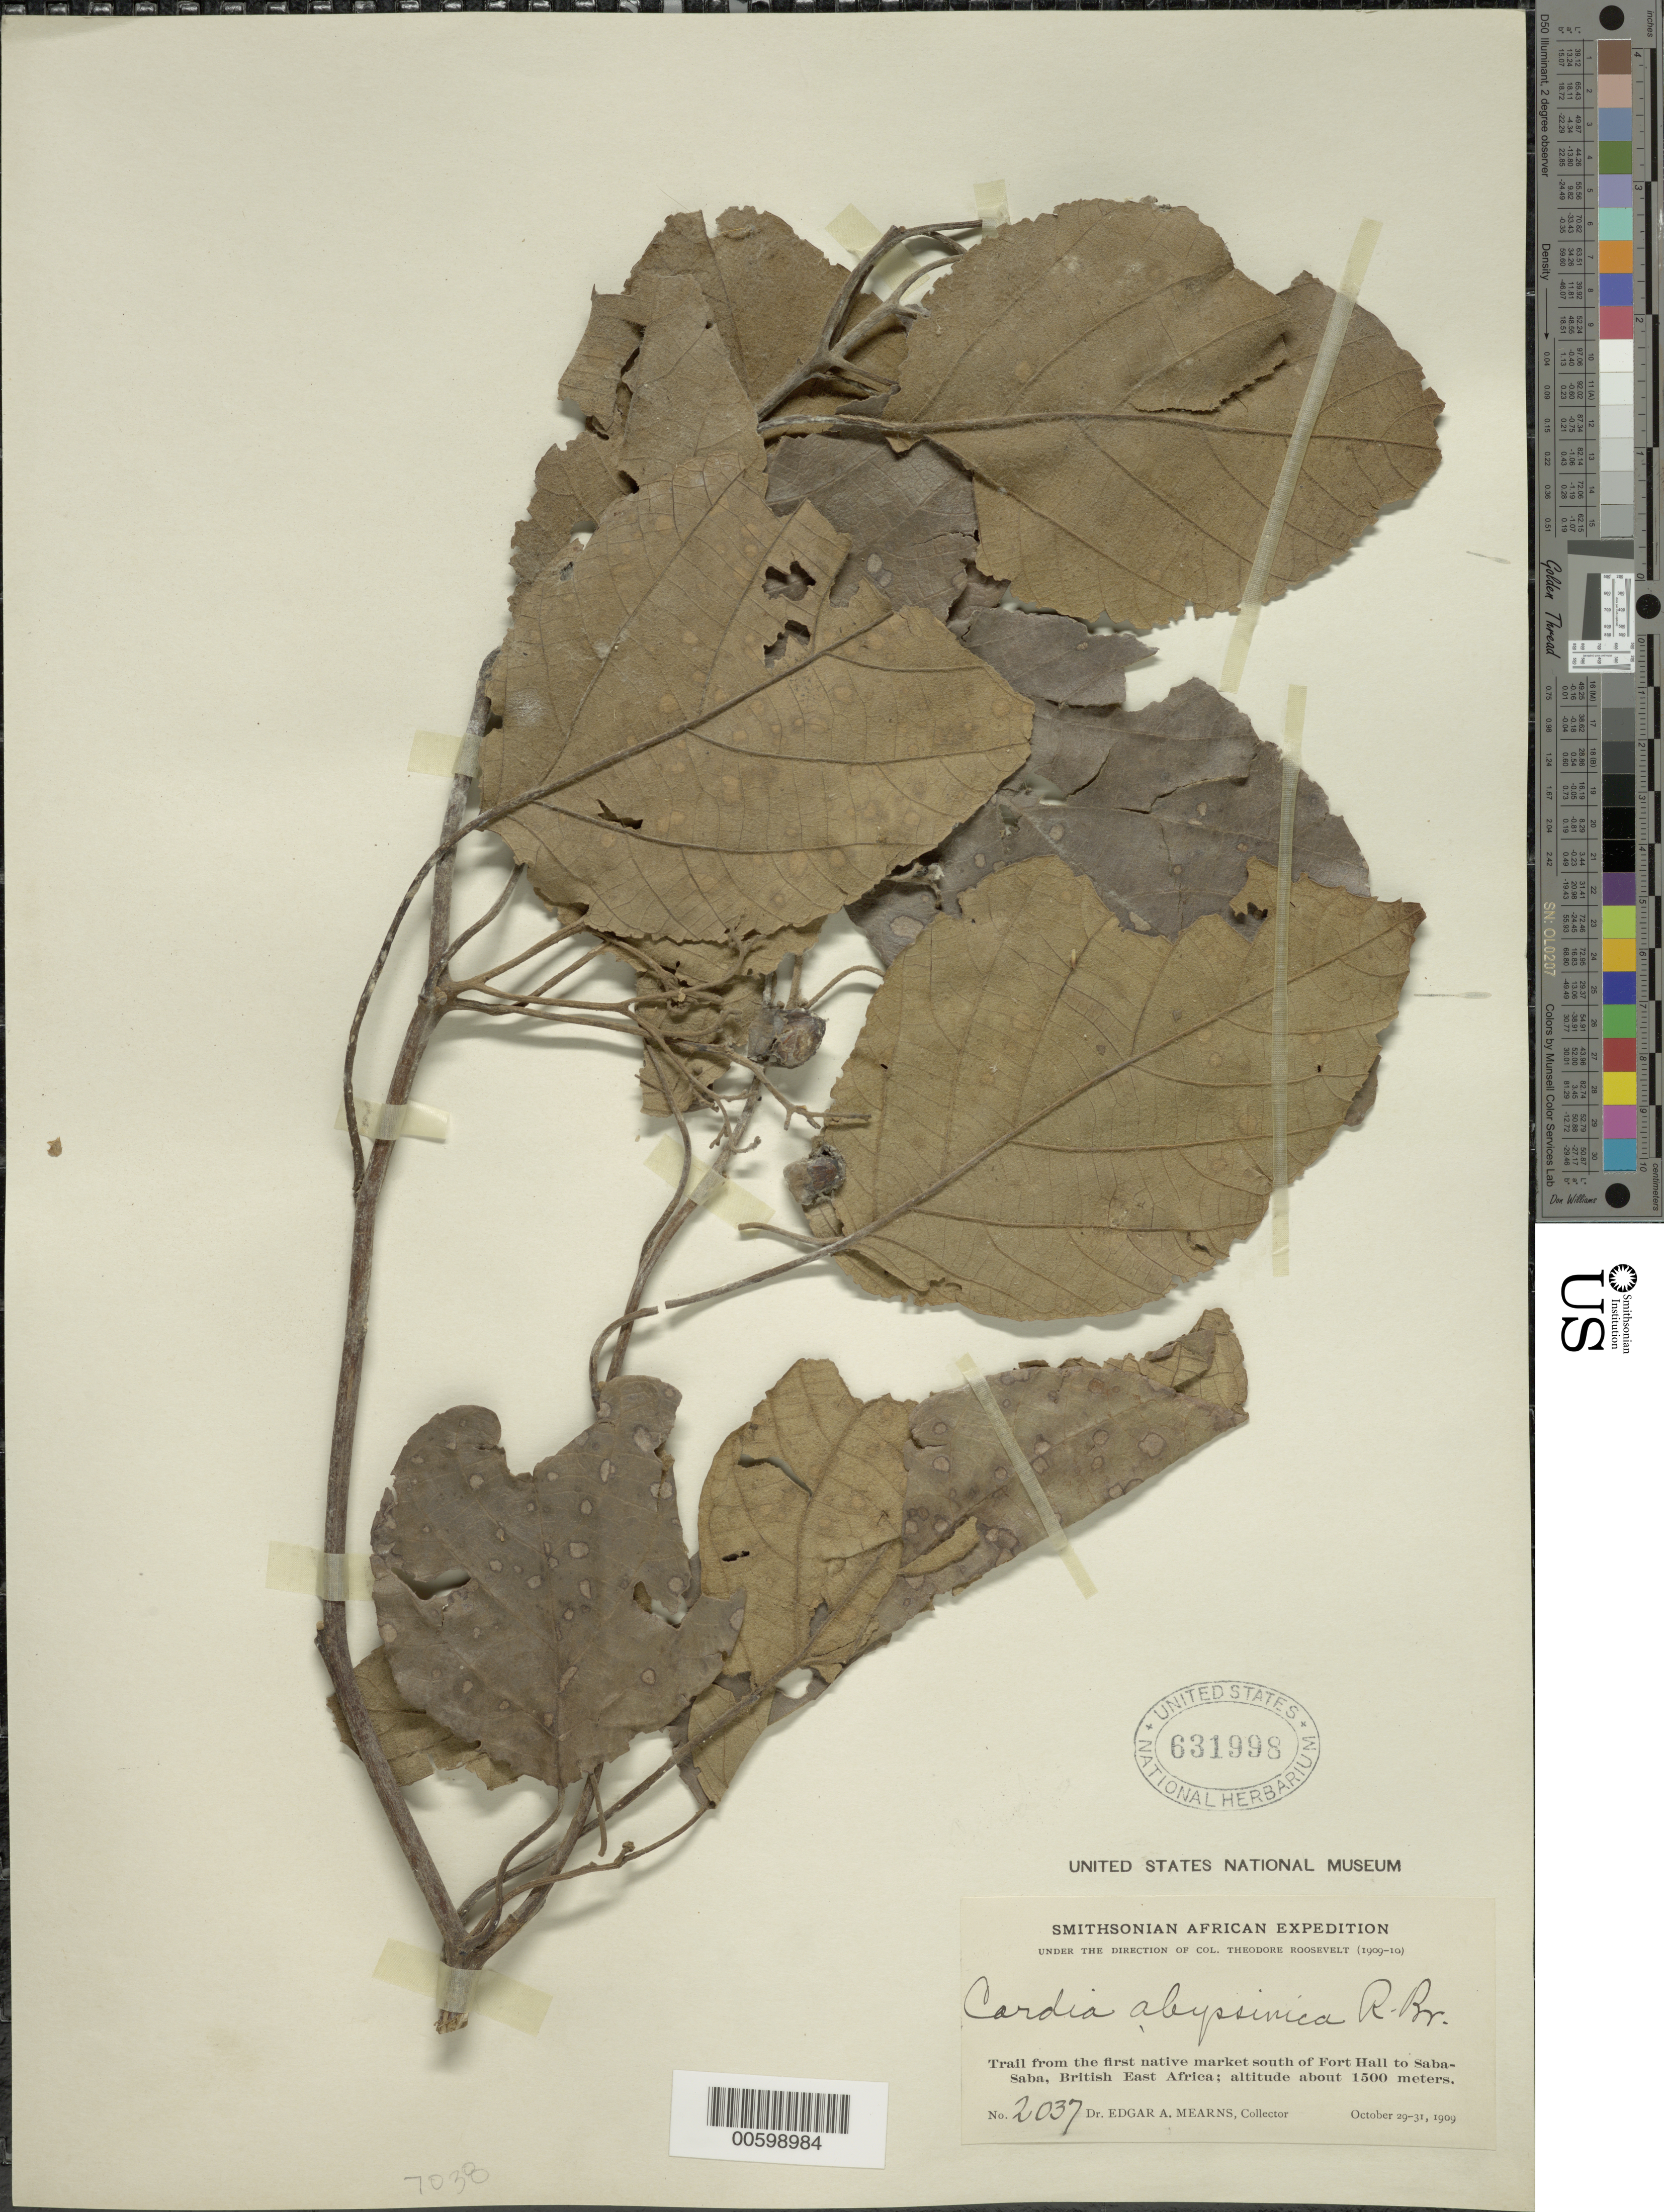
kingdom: Plantae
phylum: Tracheophyta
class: Magnoliopsida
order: Boraginales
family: Cordiaceae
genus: Cordia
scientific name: Cordia abyssinica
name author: R. Br.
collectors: E. A. Mearns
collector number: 2037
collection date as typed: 29 Oct 1909 to 31 Oct 1909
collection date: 1909-10-29/1909-10-31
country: Kenya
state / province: Murang'a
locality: Trail from the native market south of fort Hall to Saba Saba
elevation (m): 1500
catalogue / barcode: US 631998